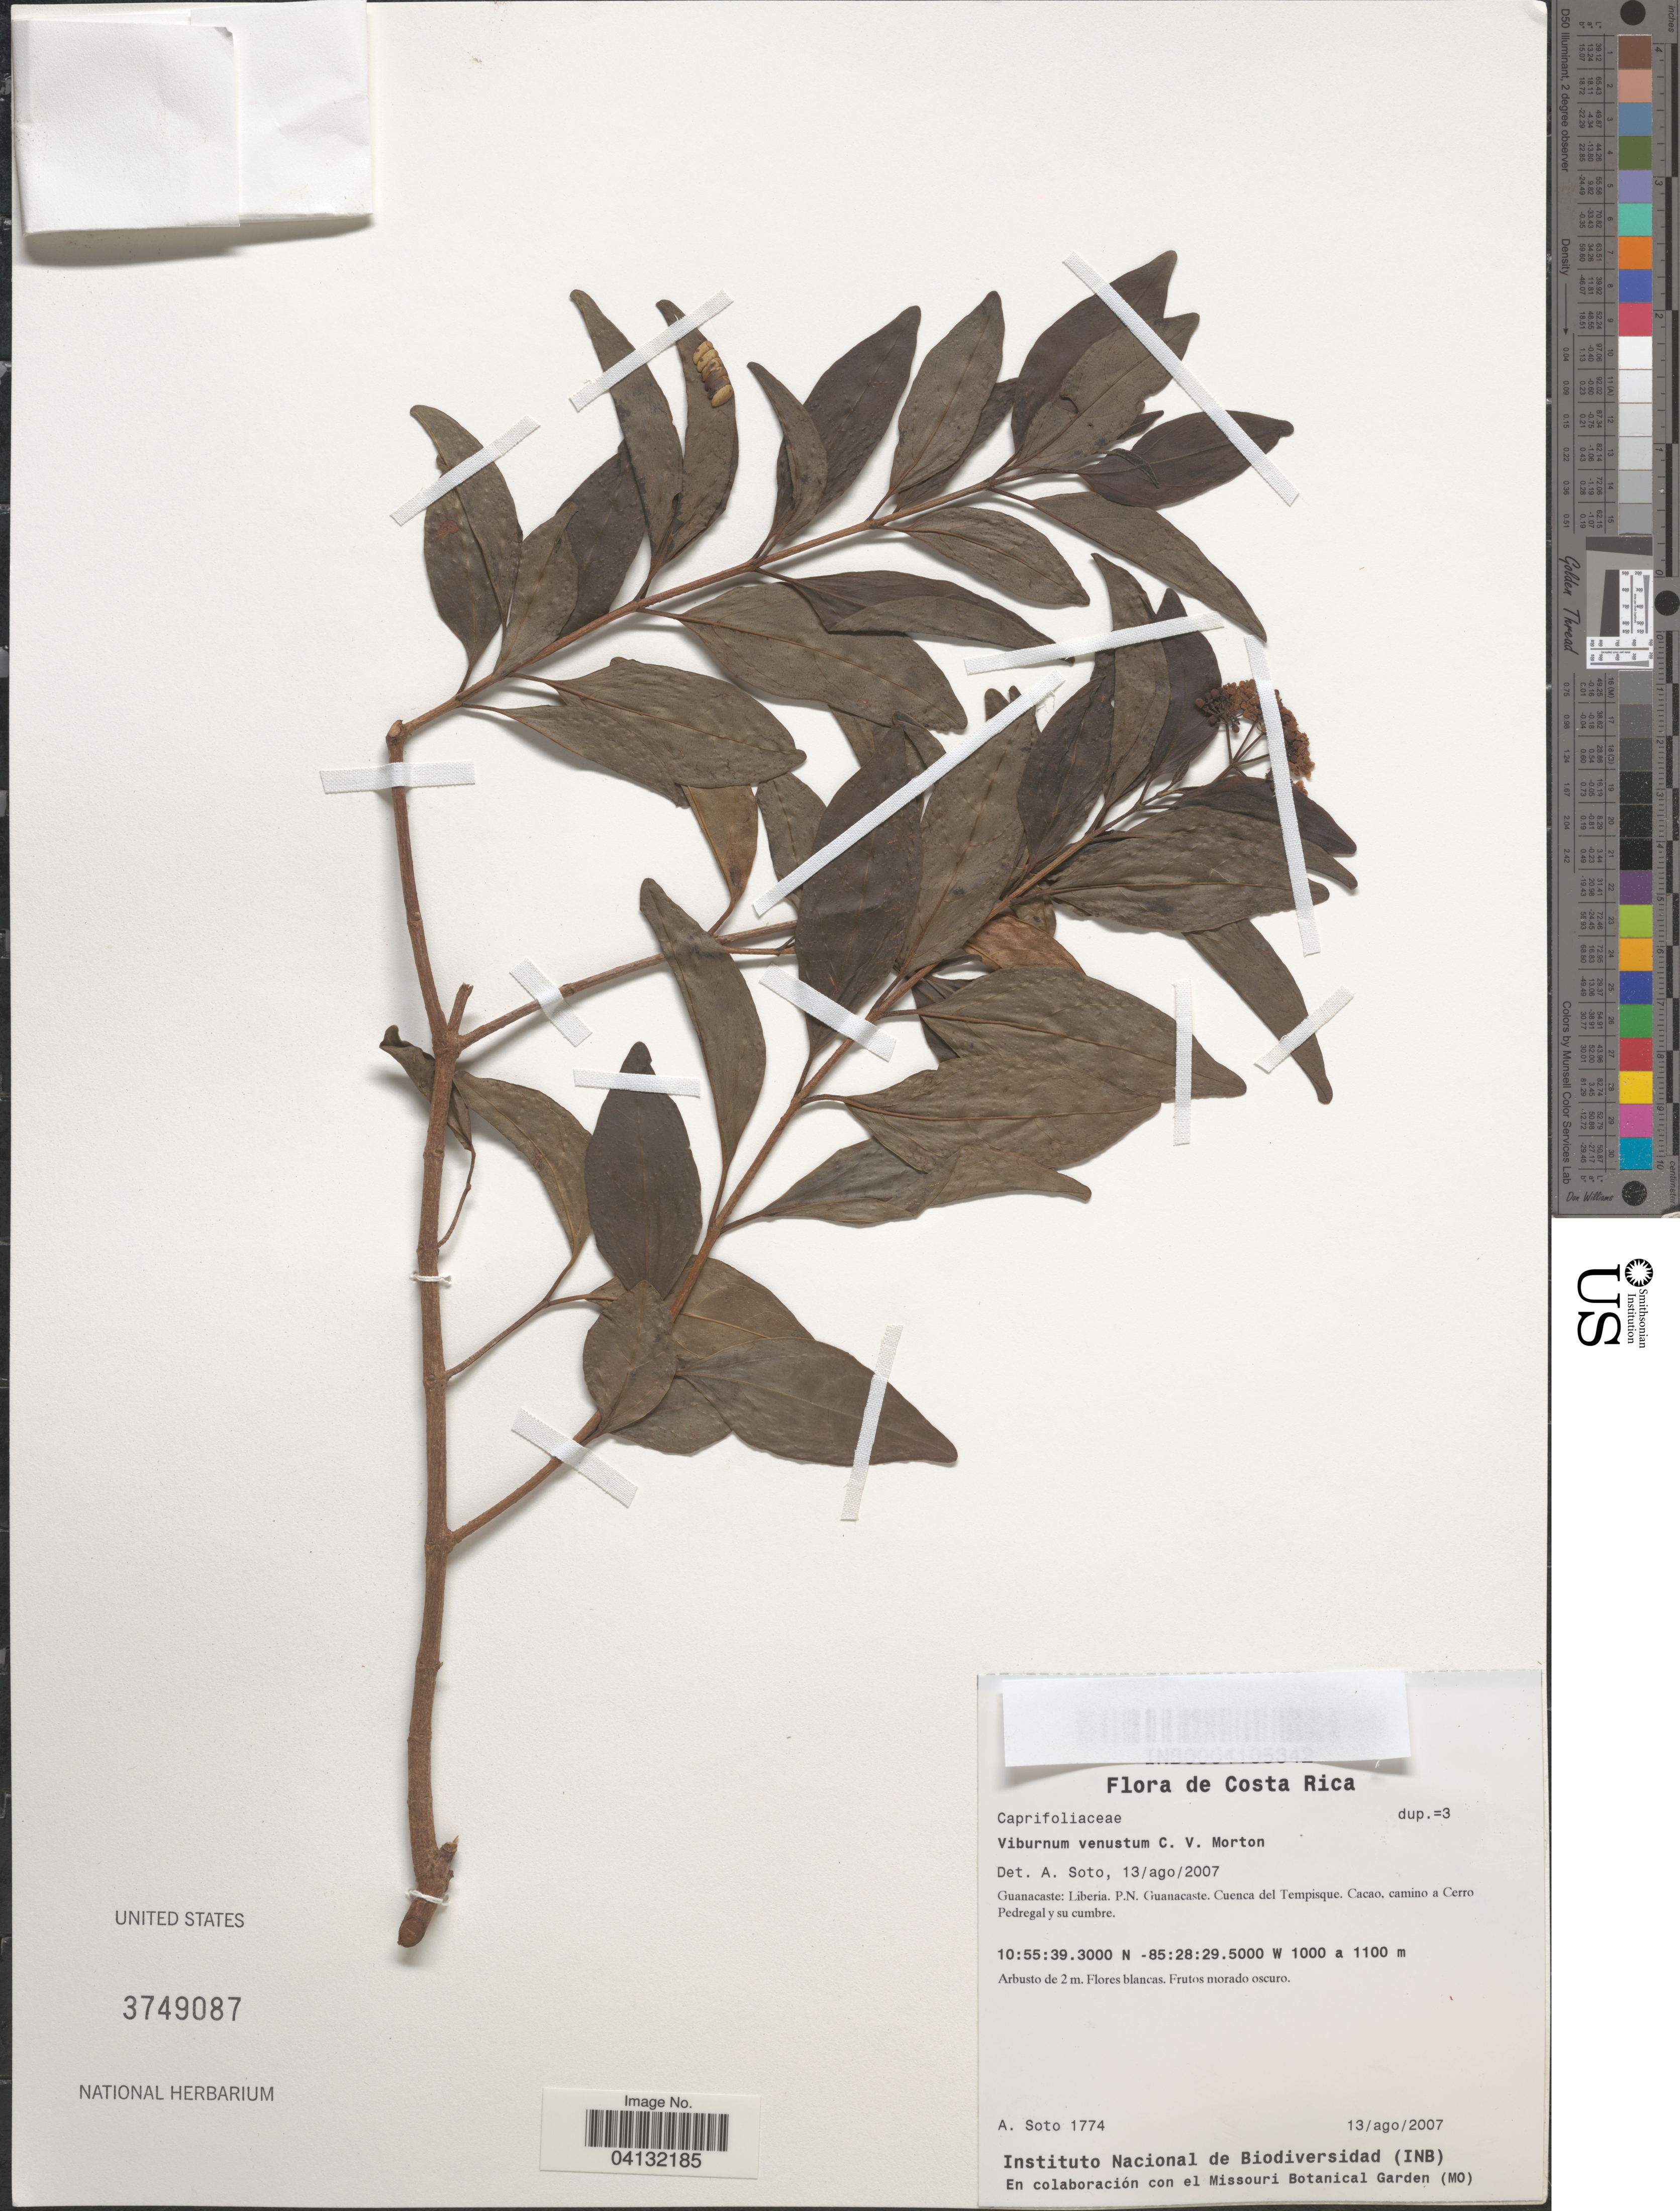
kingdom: Plantae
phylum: Tracheophyta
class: Magnoliopsida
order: Dipsacales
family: Viburnaceae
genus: Viburnum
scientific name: Viburnum venustum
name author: C.V. Morton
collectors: A. Soto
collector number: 1774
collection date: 2007-08-13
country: Costa Rica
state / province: Guanacaste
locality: Liberia. P.N. Guanacaste. Cuenca del Tempisque. Cacao, camino a Cerro Pedregal y su cumbre.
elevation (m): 1000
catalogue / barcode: US 3749087